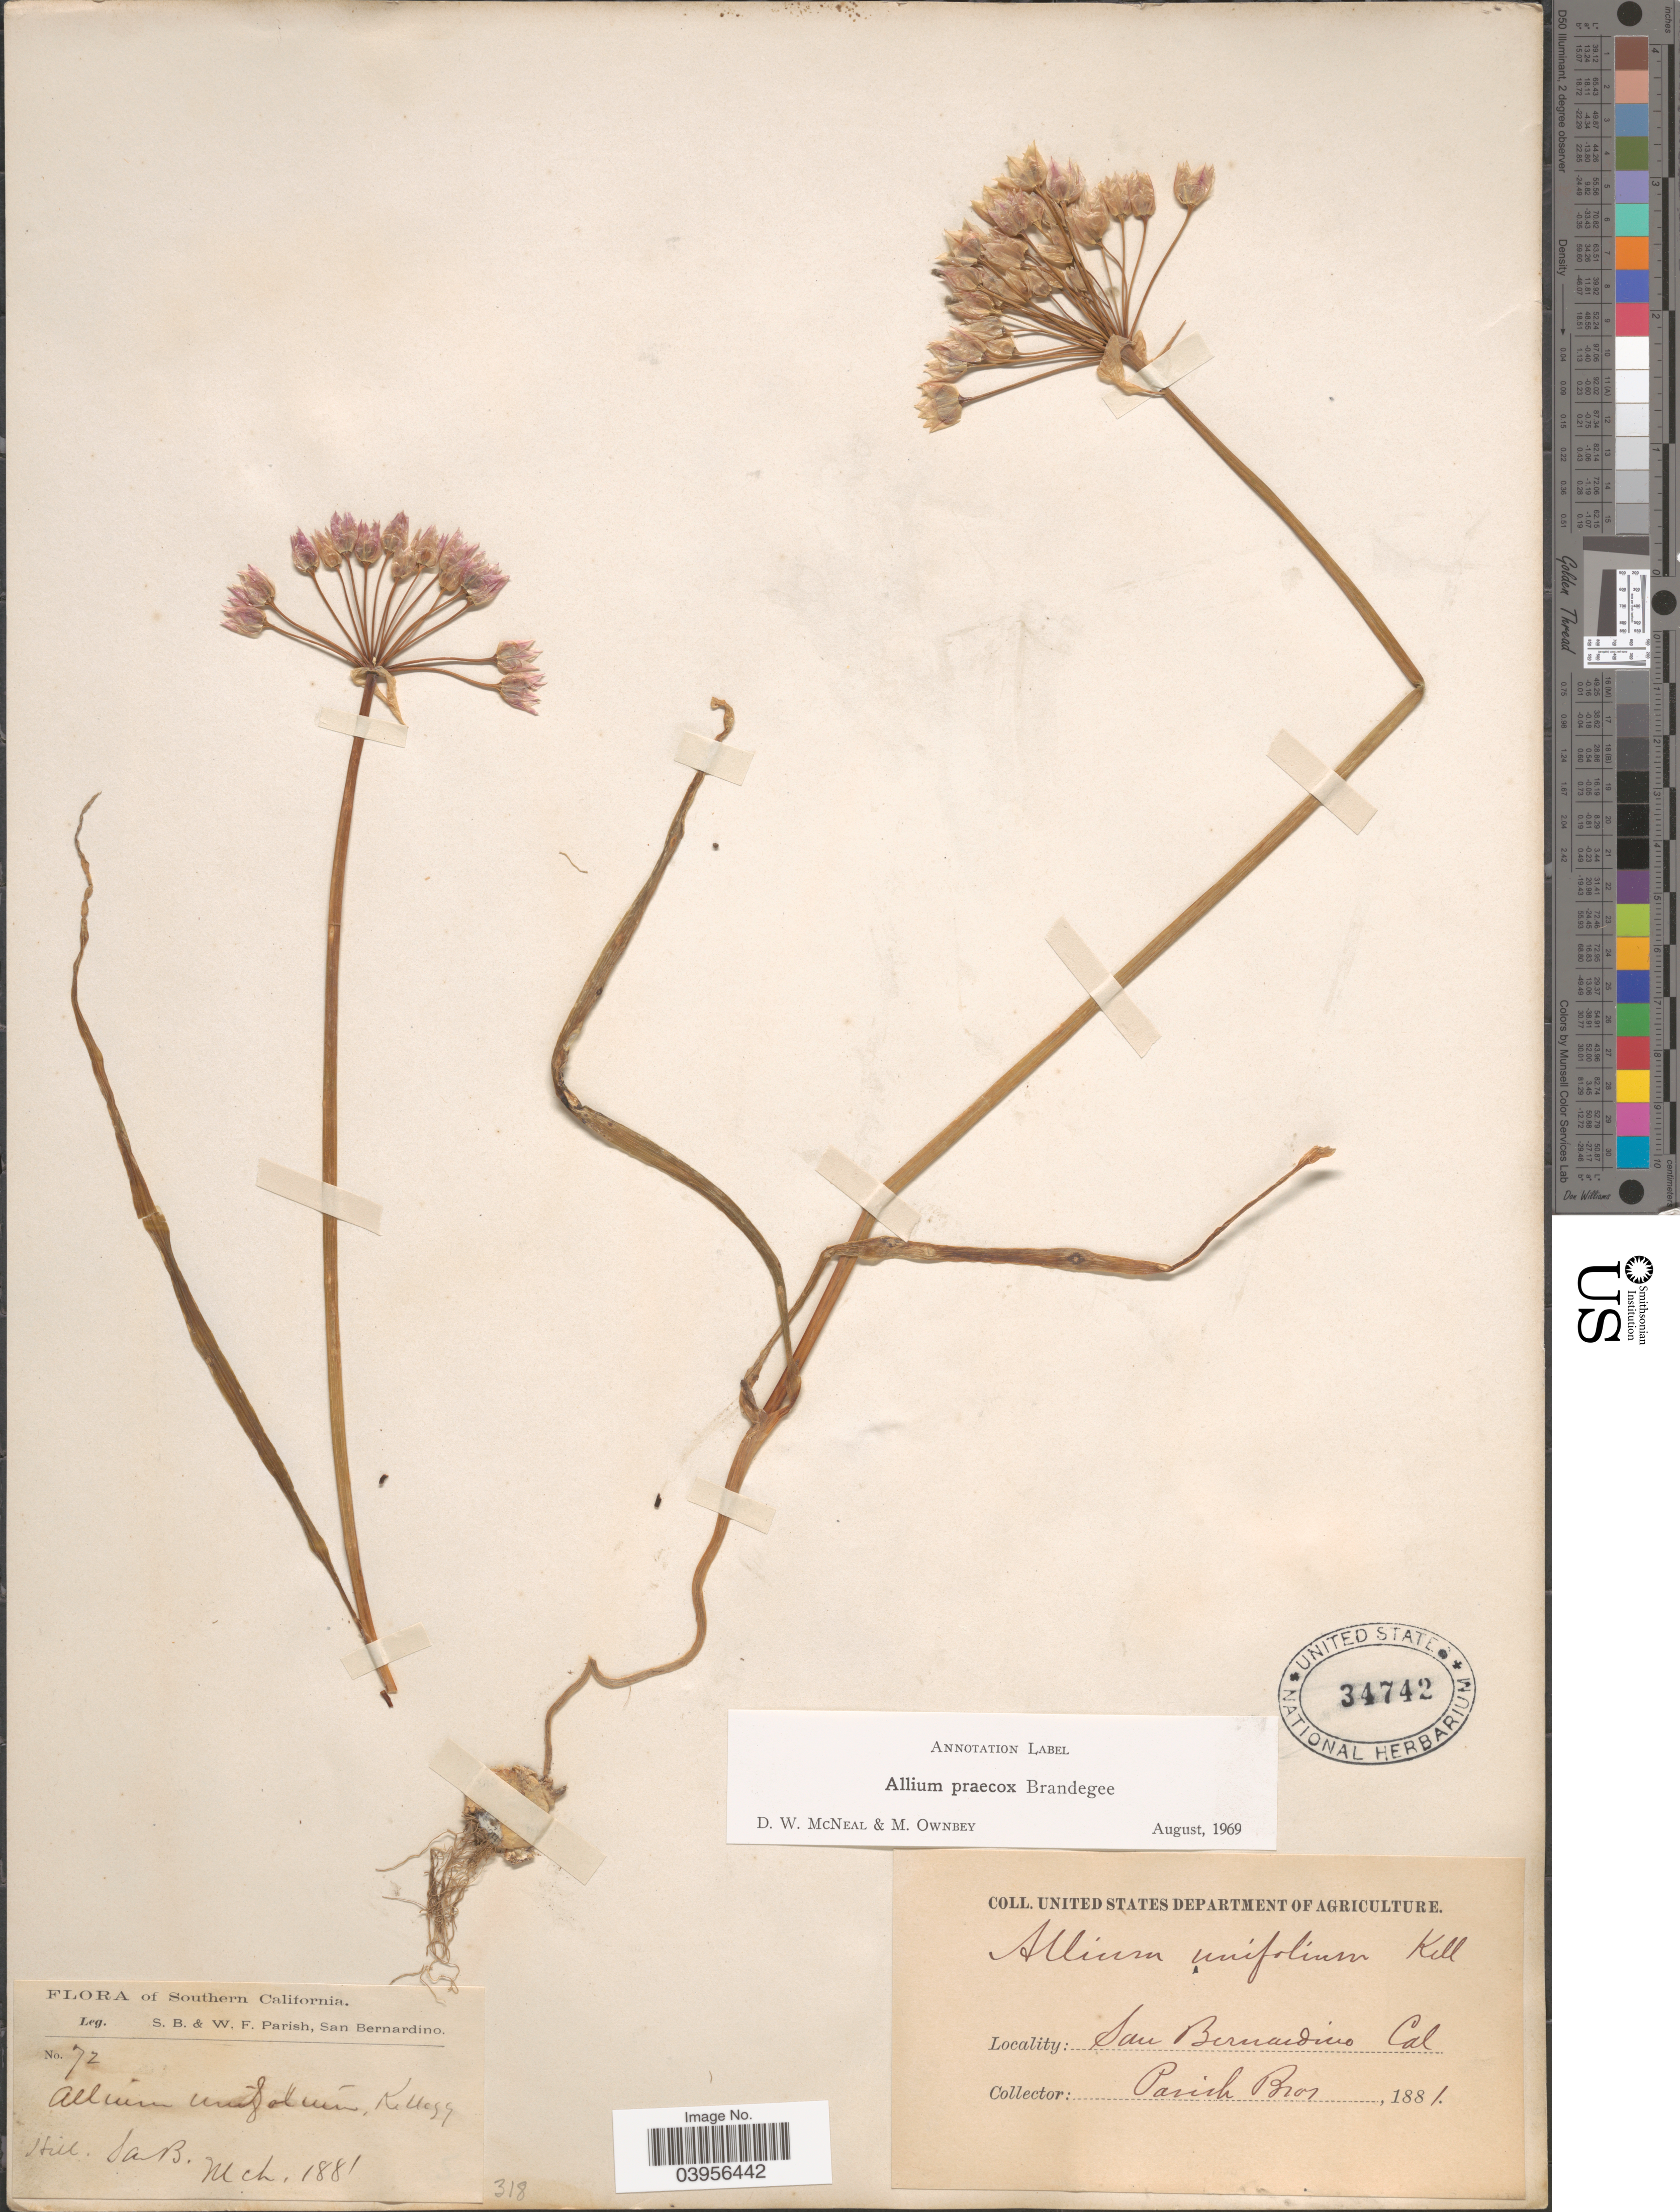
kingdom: Plantae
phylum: Tracheophyta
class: Liliopsida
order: Asparagales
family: Amaryllidaceae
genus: Allium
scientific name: Allium praecox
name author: Brandegee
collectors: S. B. Parish & W. F. Parish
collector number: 72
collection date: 1881-03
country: United States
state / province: California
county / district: San Bernardino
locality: Southern California. Hill. San Bernardino.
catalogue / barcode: US 34742